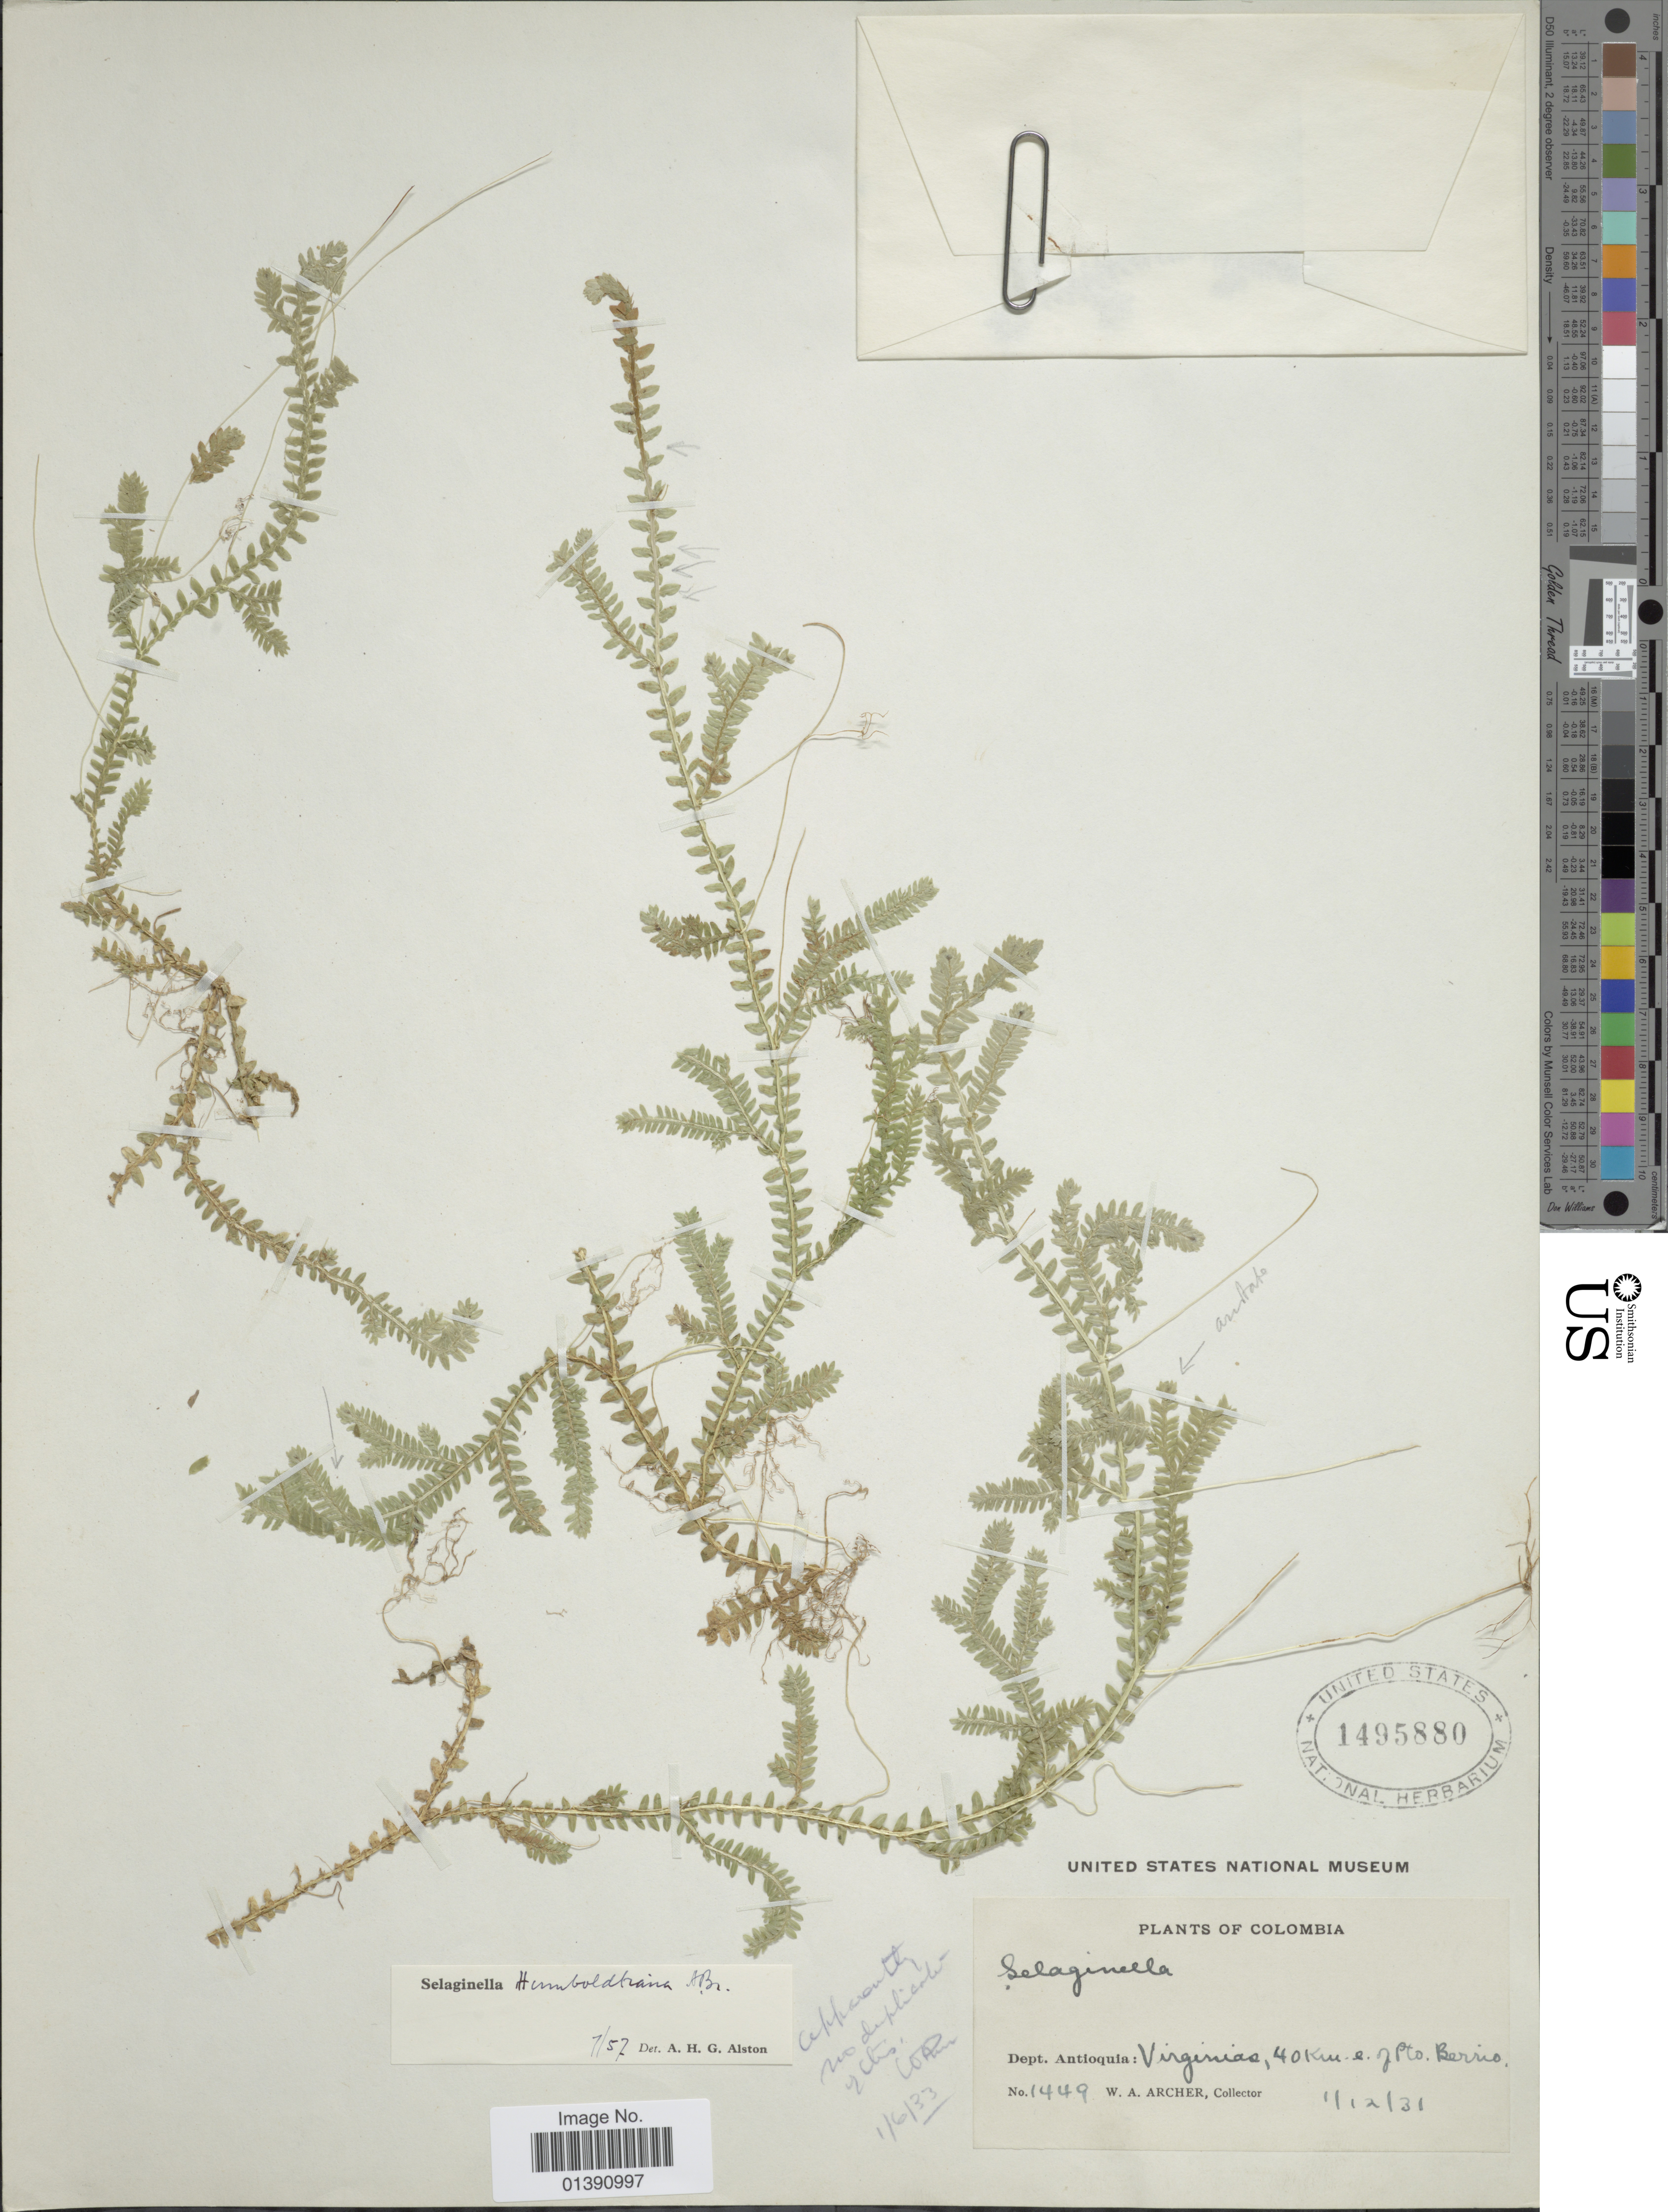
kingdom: Plantae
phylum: Tracheophyta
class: Lycopodiopsida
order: Selaginellales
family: Selaginellaceae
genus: Selaginella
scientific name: Selaginella humboldtiana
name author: A. Br.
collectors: W. A. Archer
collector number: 1449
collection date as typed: Transcribed d/m/y: 1/12/31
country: Colombia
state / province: Antioquia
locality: Virginias, 40 km e of Pto. Berrio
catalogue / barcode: US 1495880